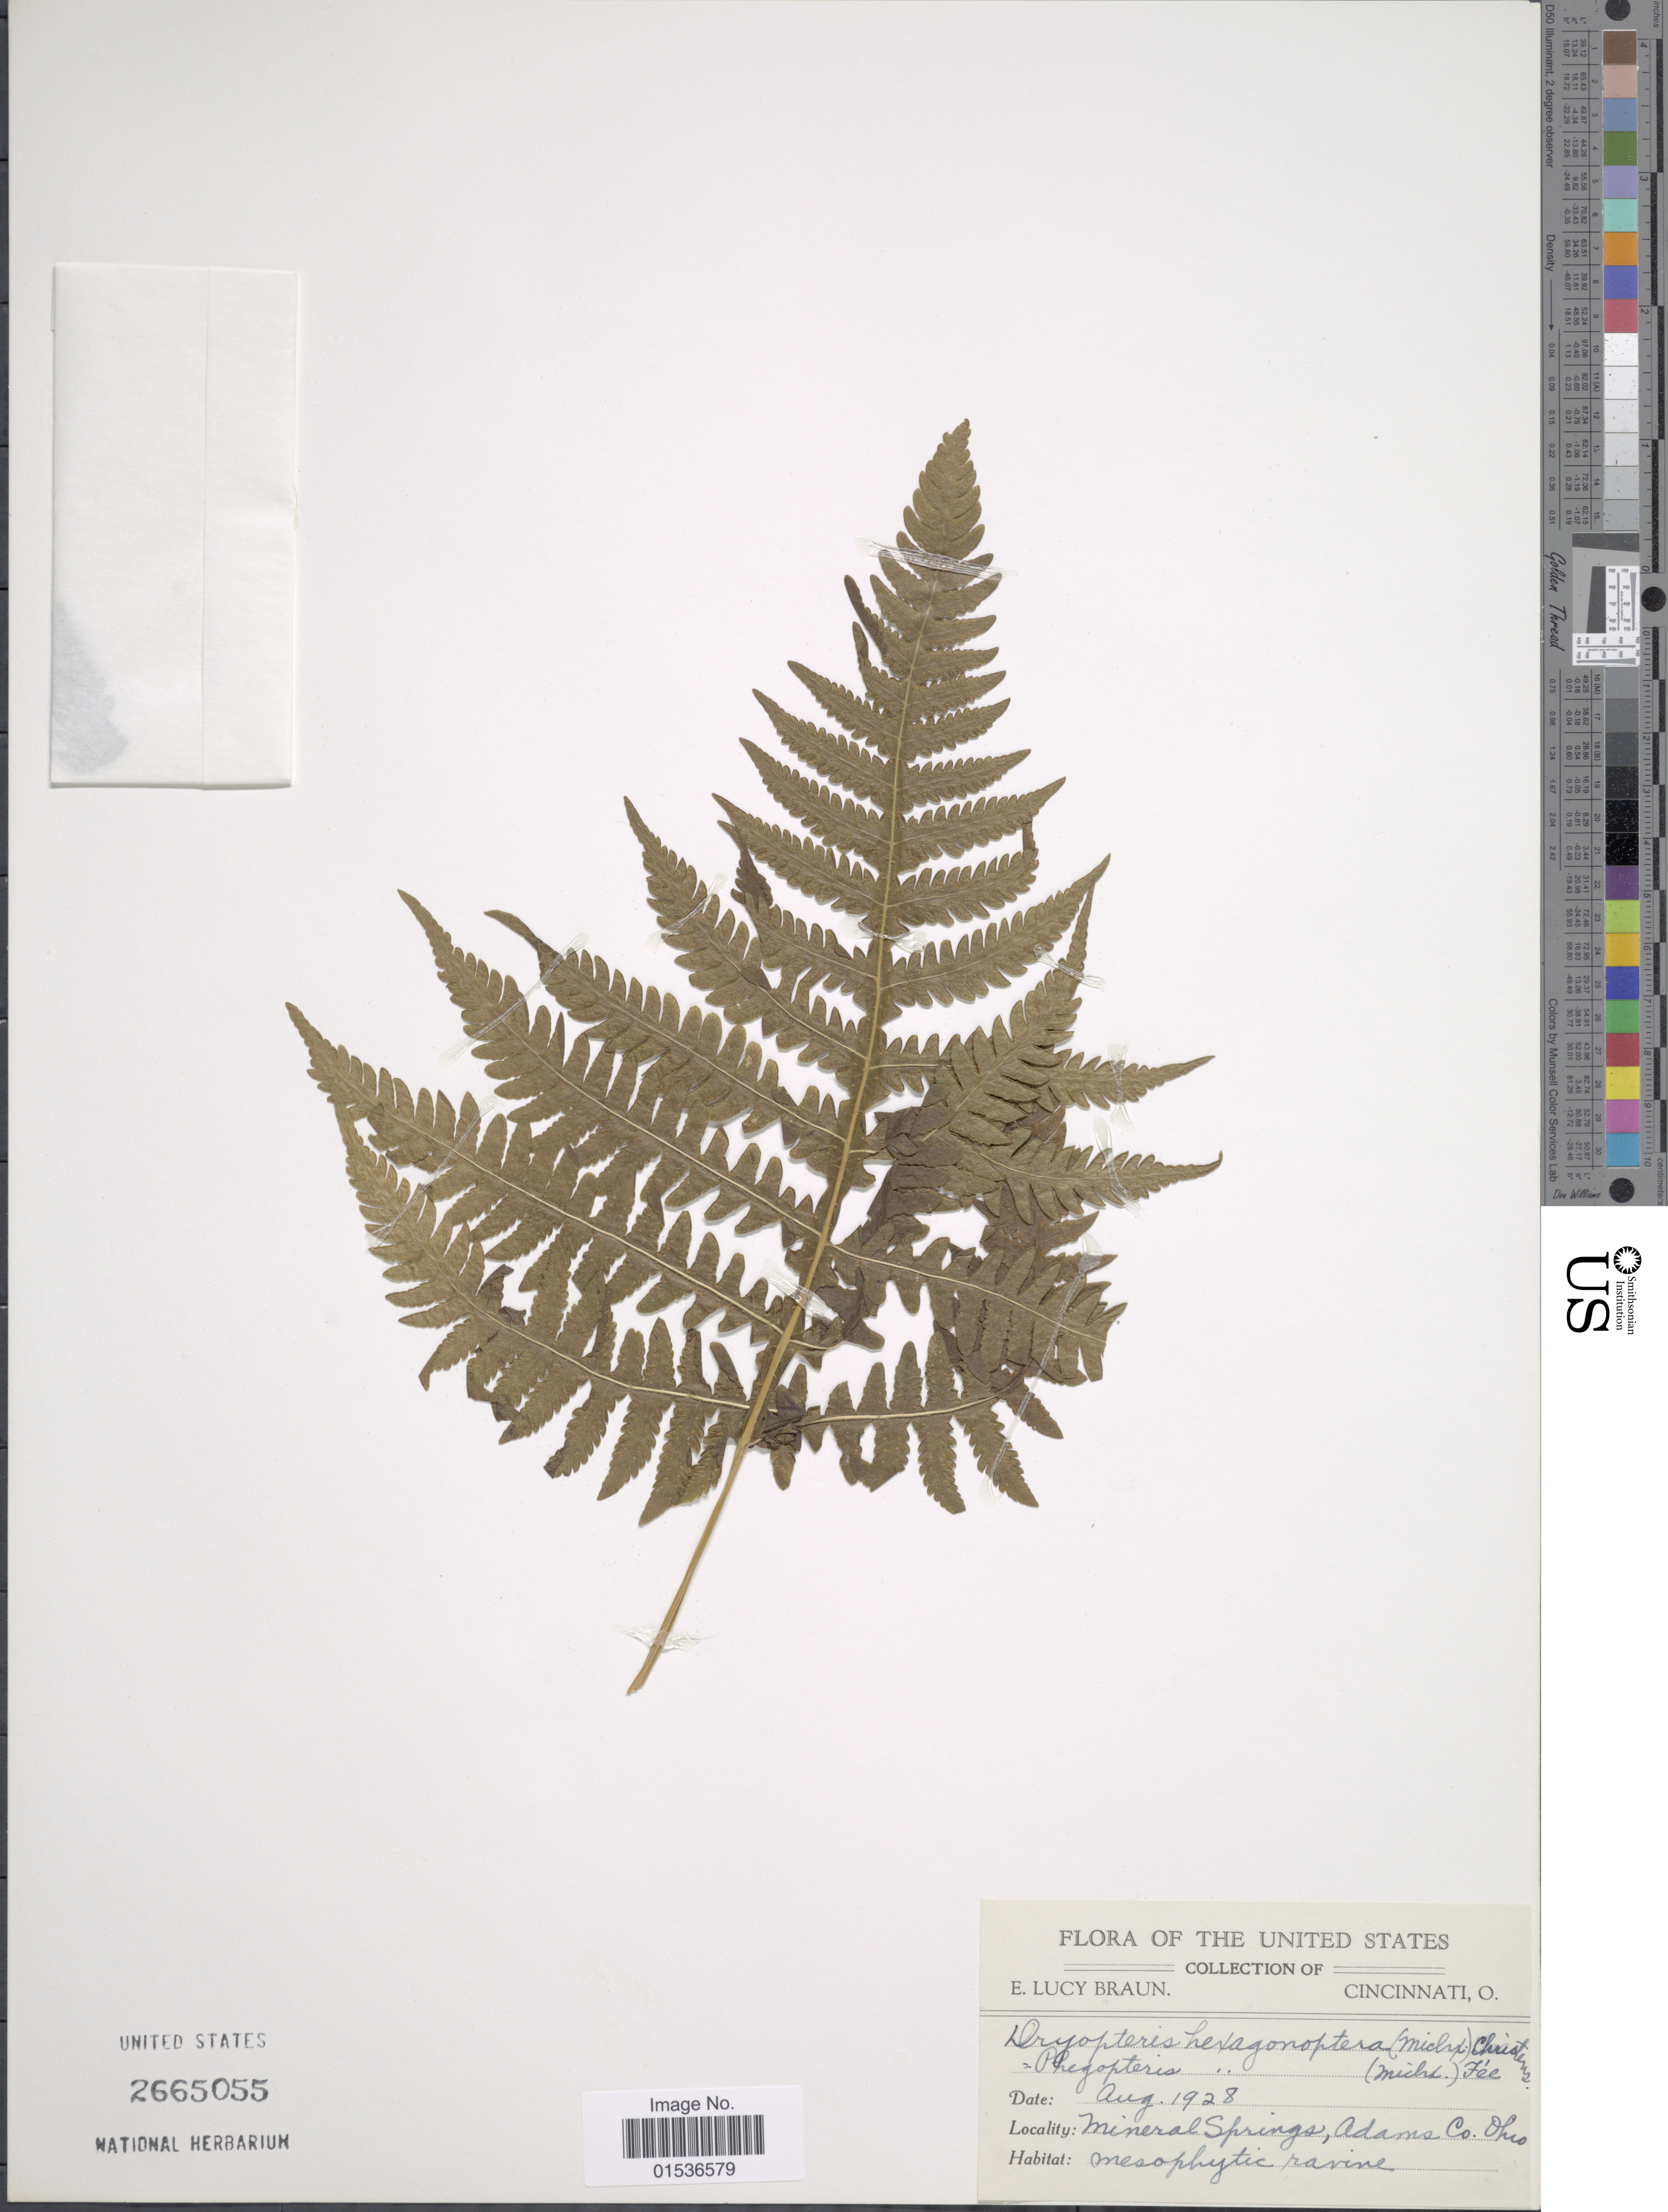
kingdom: Plantae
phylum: Tracheophyta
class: Polypodiopsida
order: Polypodiales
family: Thelypteridaceae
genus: Phegopteris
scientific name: Phegopteris hexagonoptera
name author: (Michx.) Fée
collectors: E. L. Braun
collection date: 1928-08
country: United States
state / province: Ohio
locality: United States, Mineral Springs, Adams Co. Ohio.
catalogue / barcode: US 2665055